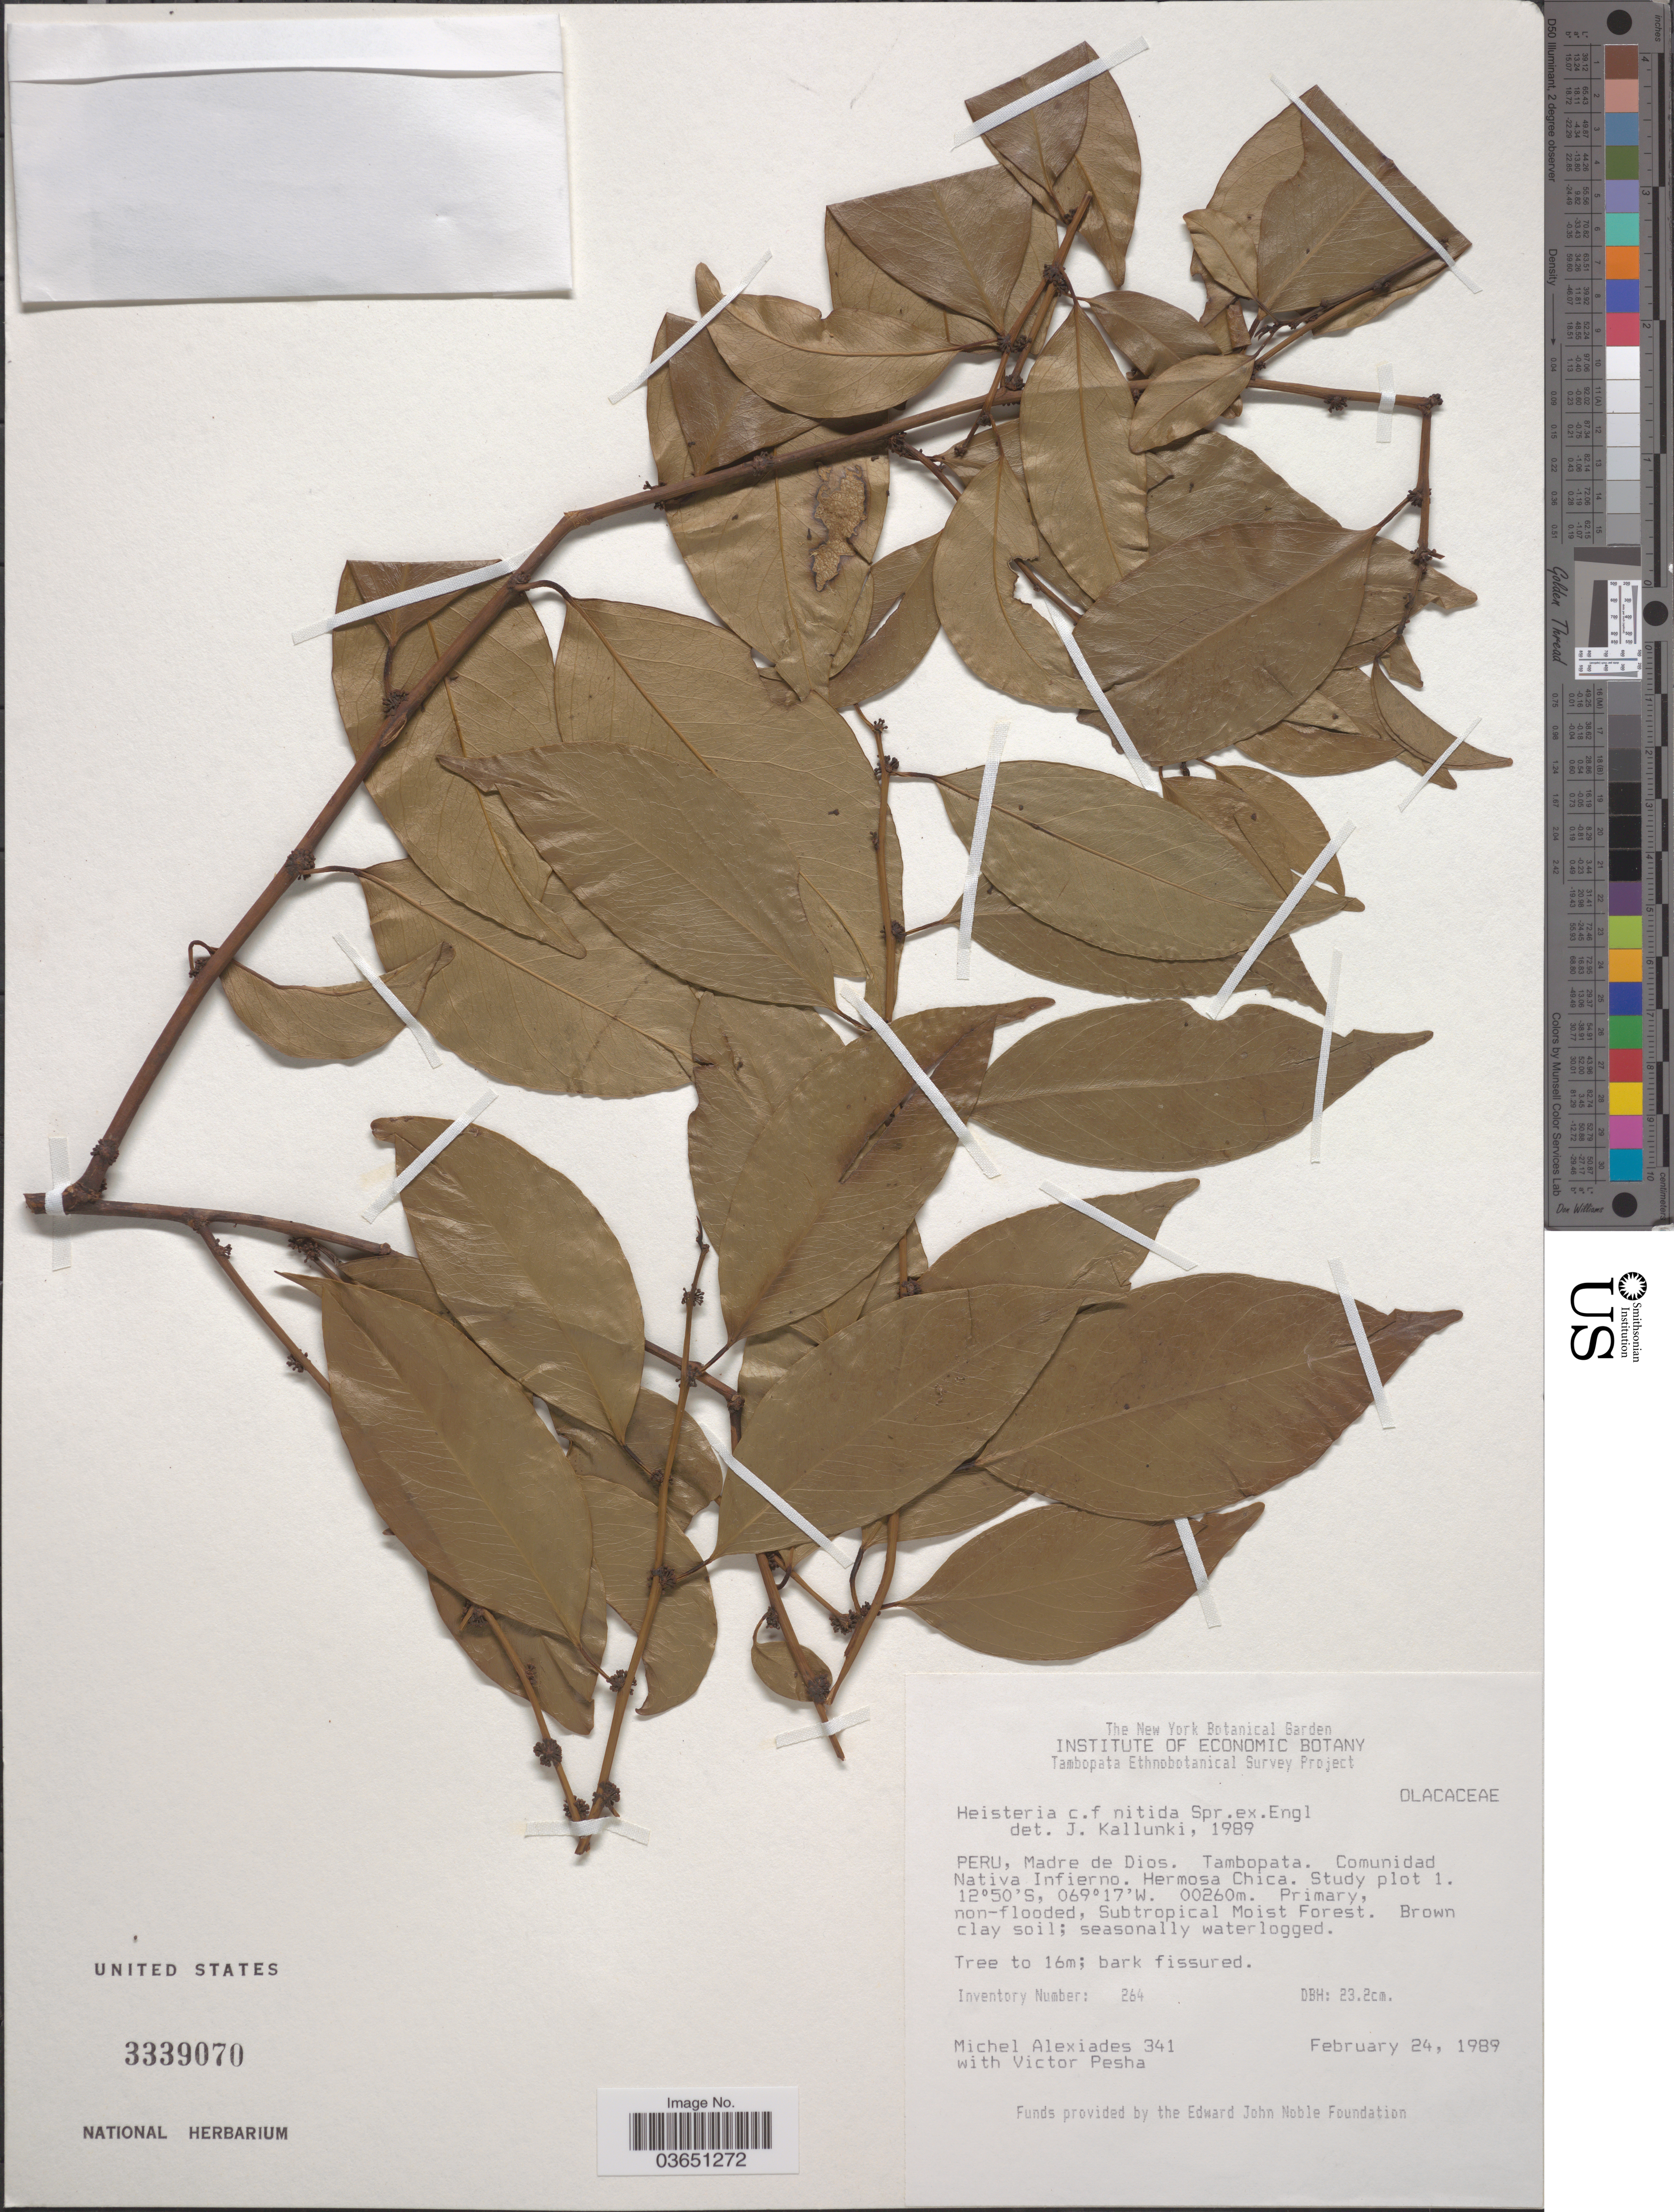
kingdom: Plantae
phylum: Tracheophyta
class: Magnoliopsida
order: Santalales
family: Erythropalaceae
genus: Heisteria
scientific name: Heisteria nitida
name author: Engl.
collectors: M. Alexiades & V. Pesha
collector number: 341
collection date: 1989-02-24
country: Peru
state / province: Madre de Dios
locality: Tambopata. Comunidad Nativa Infierno. Hermosa Chica. Study plot 1.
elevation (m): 260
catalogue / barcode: US 3339070